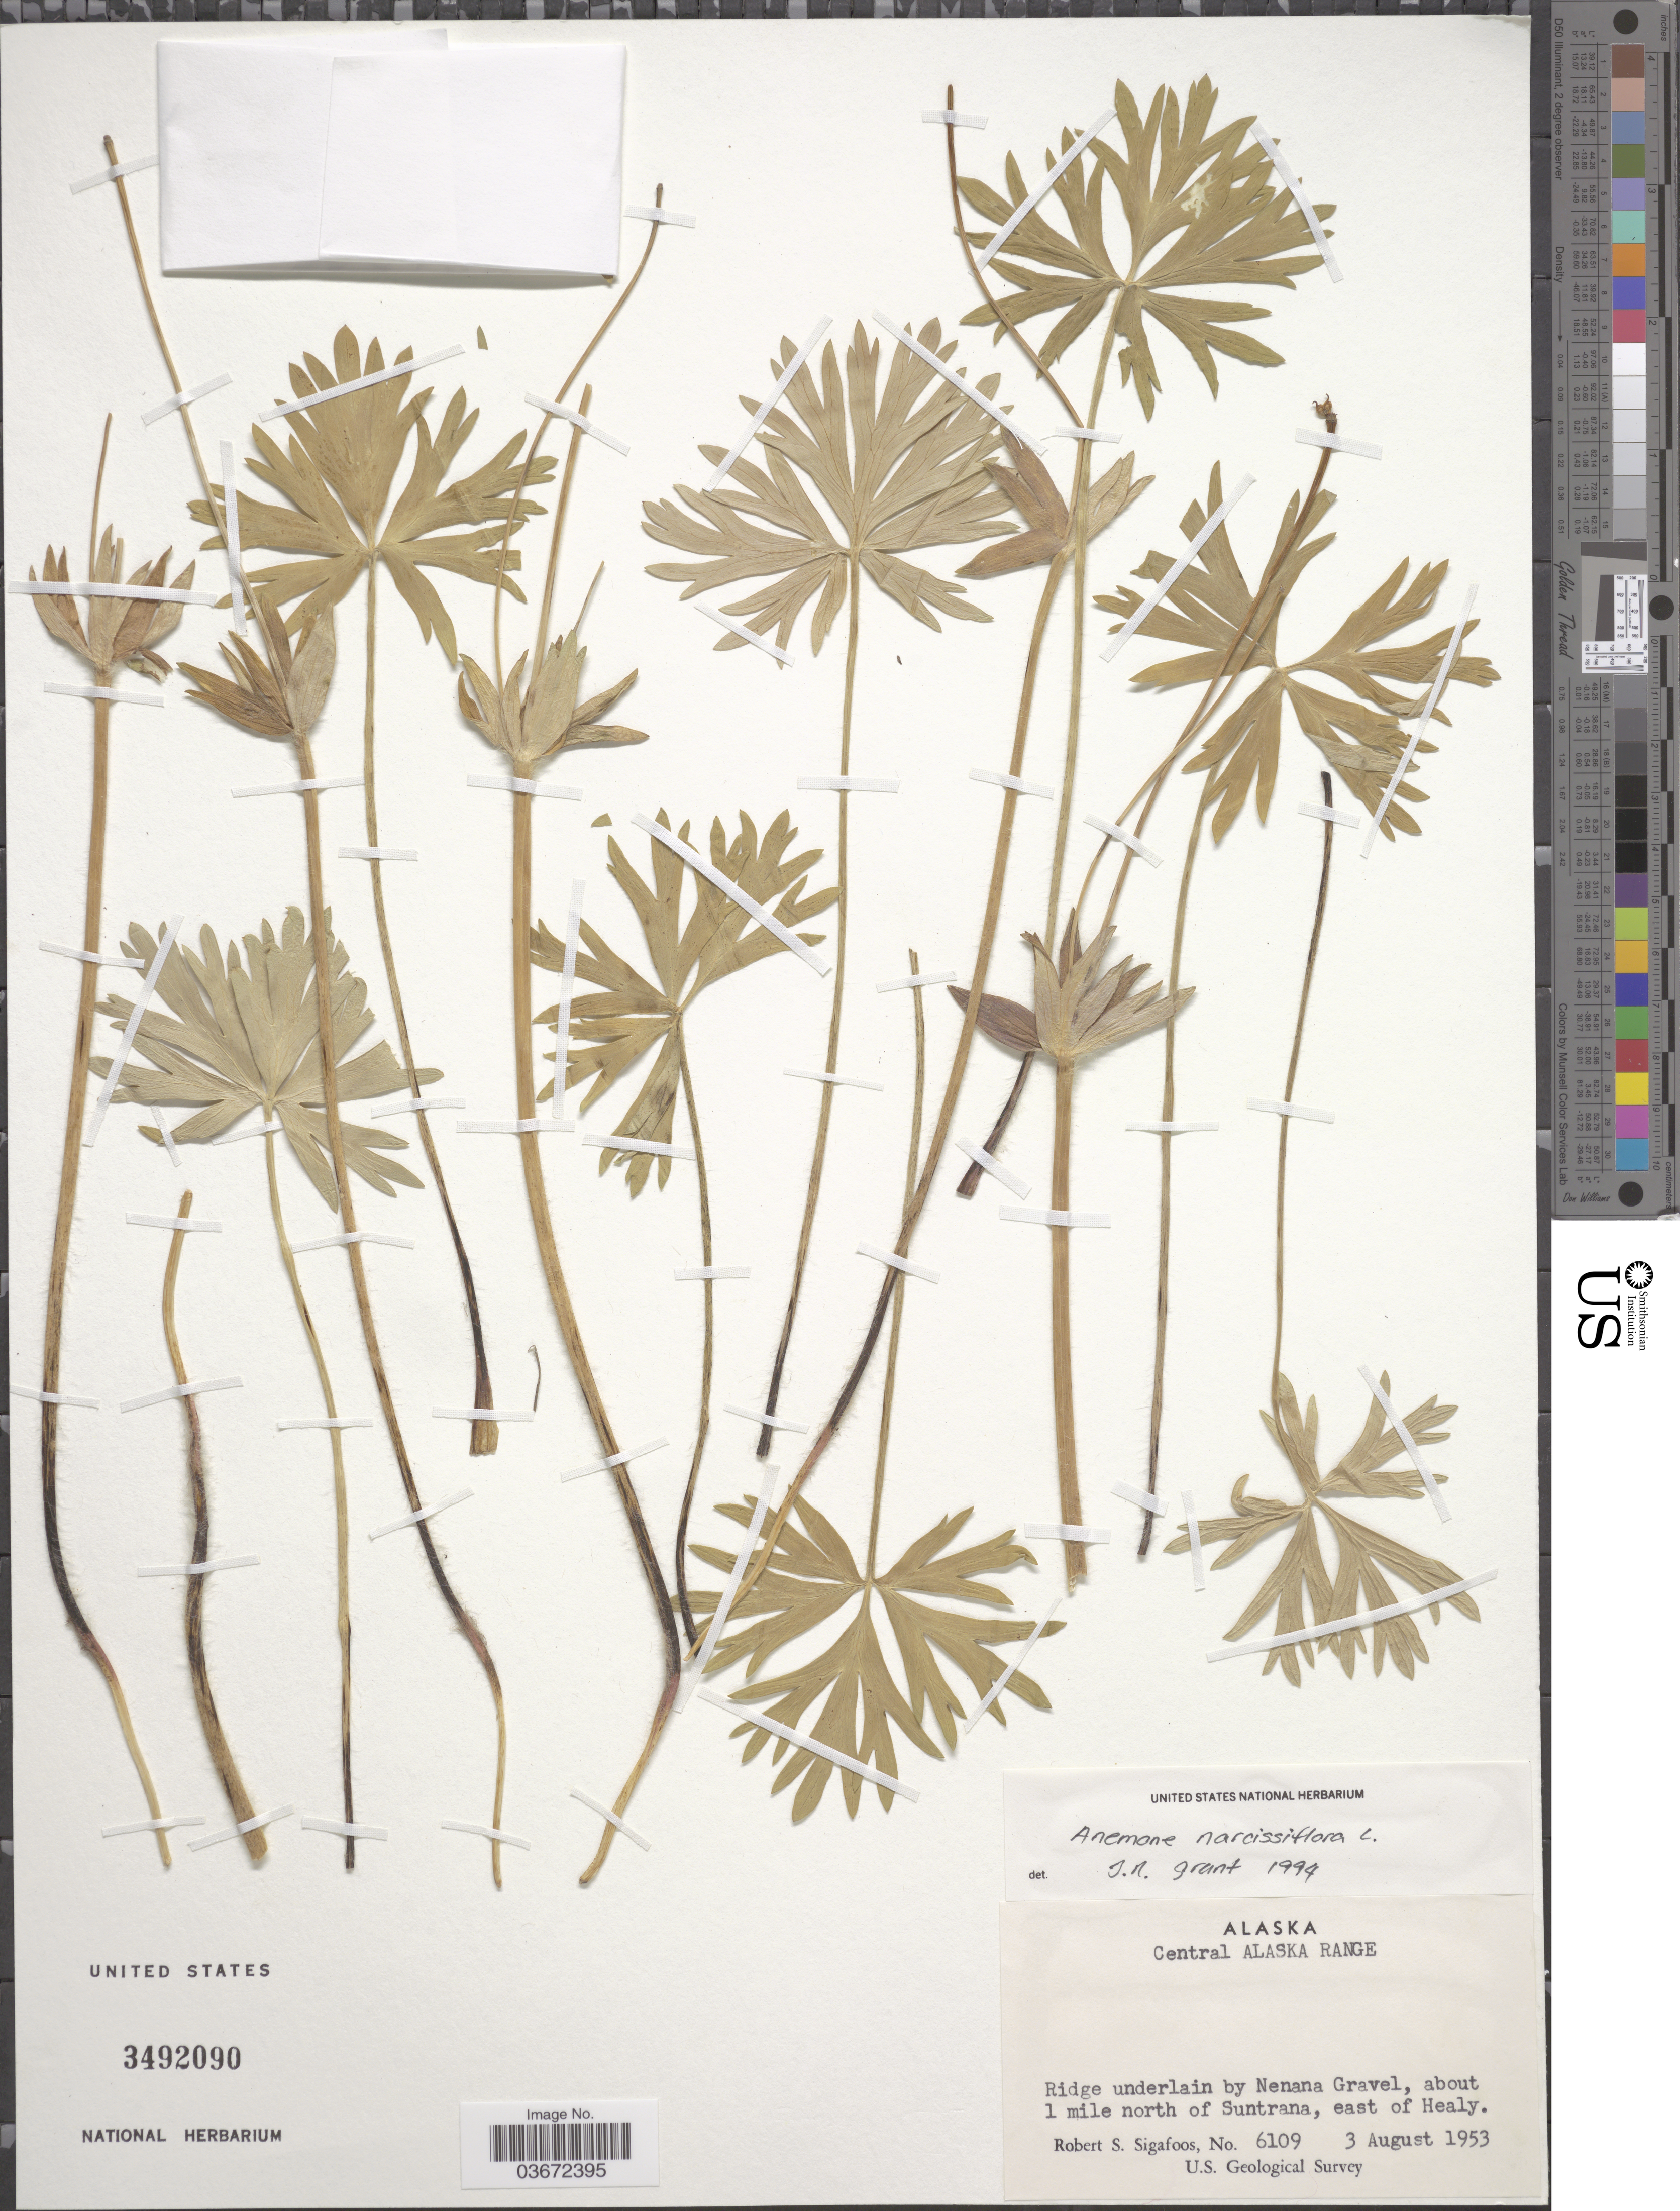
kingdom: Plantae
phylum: Tracheophyta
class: Magnoliopsida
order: Ranunculales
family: Ranunculaceae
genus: Anemone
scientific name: Anemone narcissiflora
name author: L.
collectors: R. Sigafoos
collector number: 6109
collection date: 1953-08-03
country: United States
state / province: Alaska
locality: Central Alaska Range. Ridge underlain by Nenana Gravel, about 1 miles north of Suntrana, east of Healy.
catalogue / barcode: US 3492090